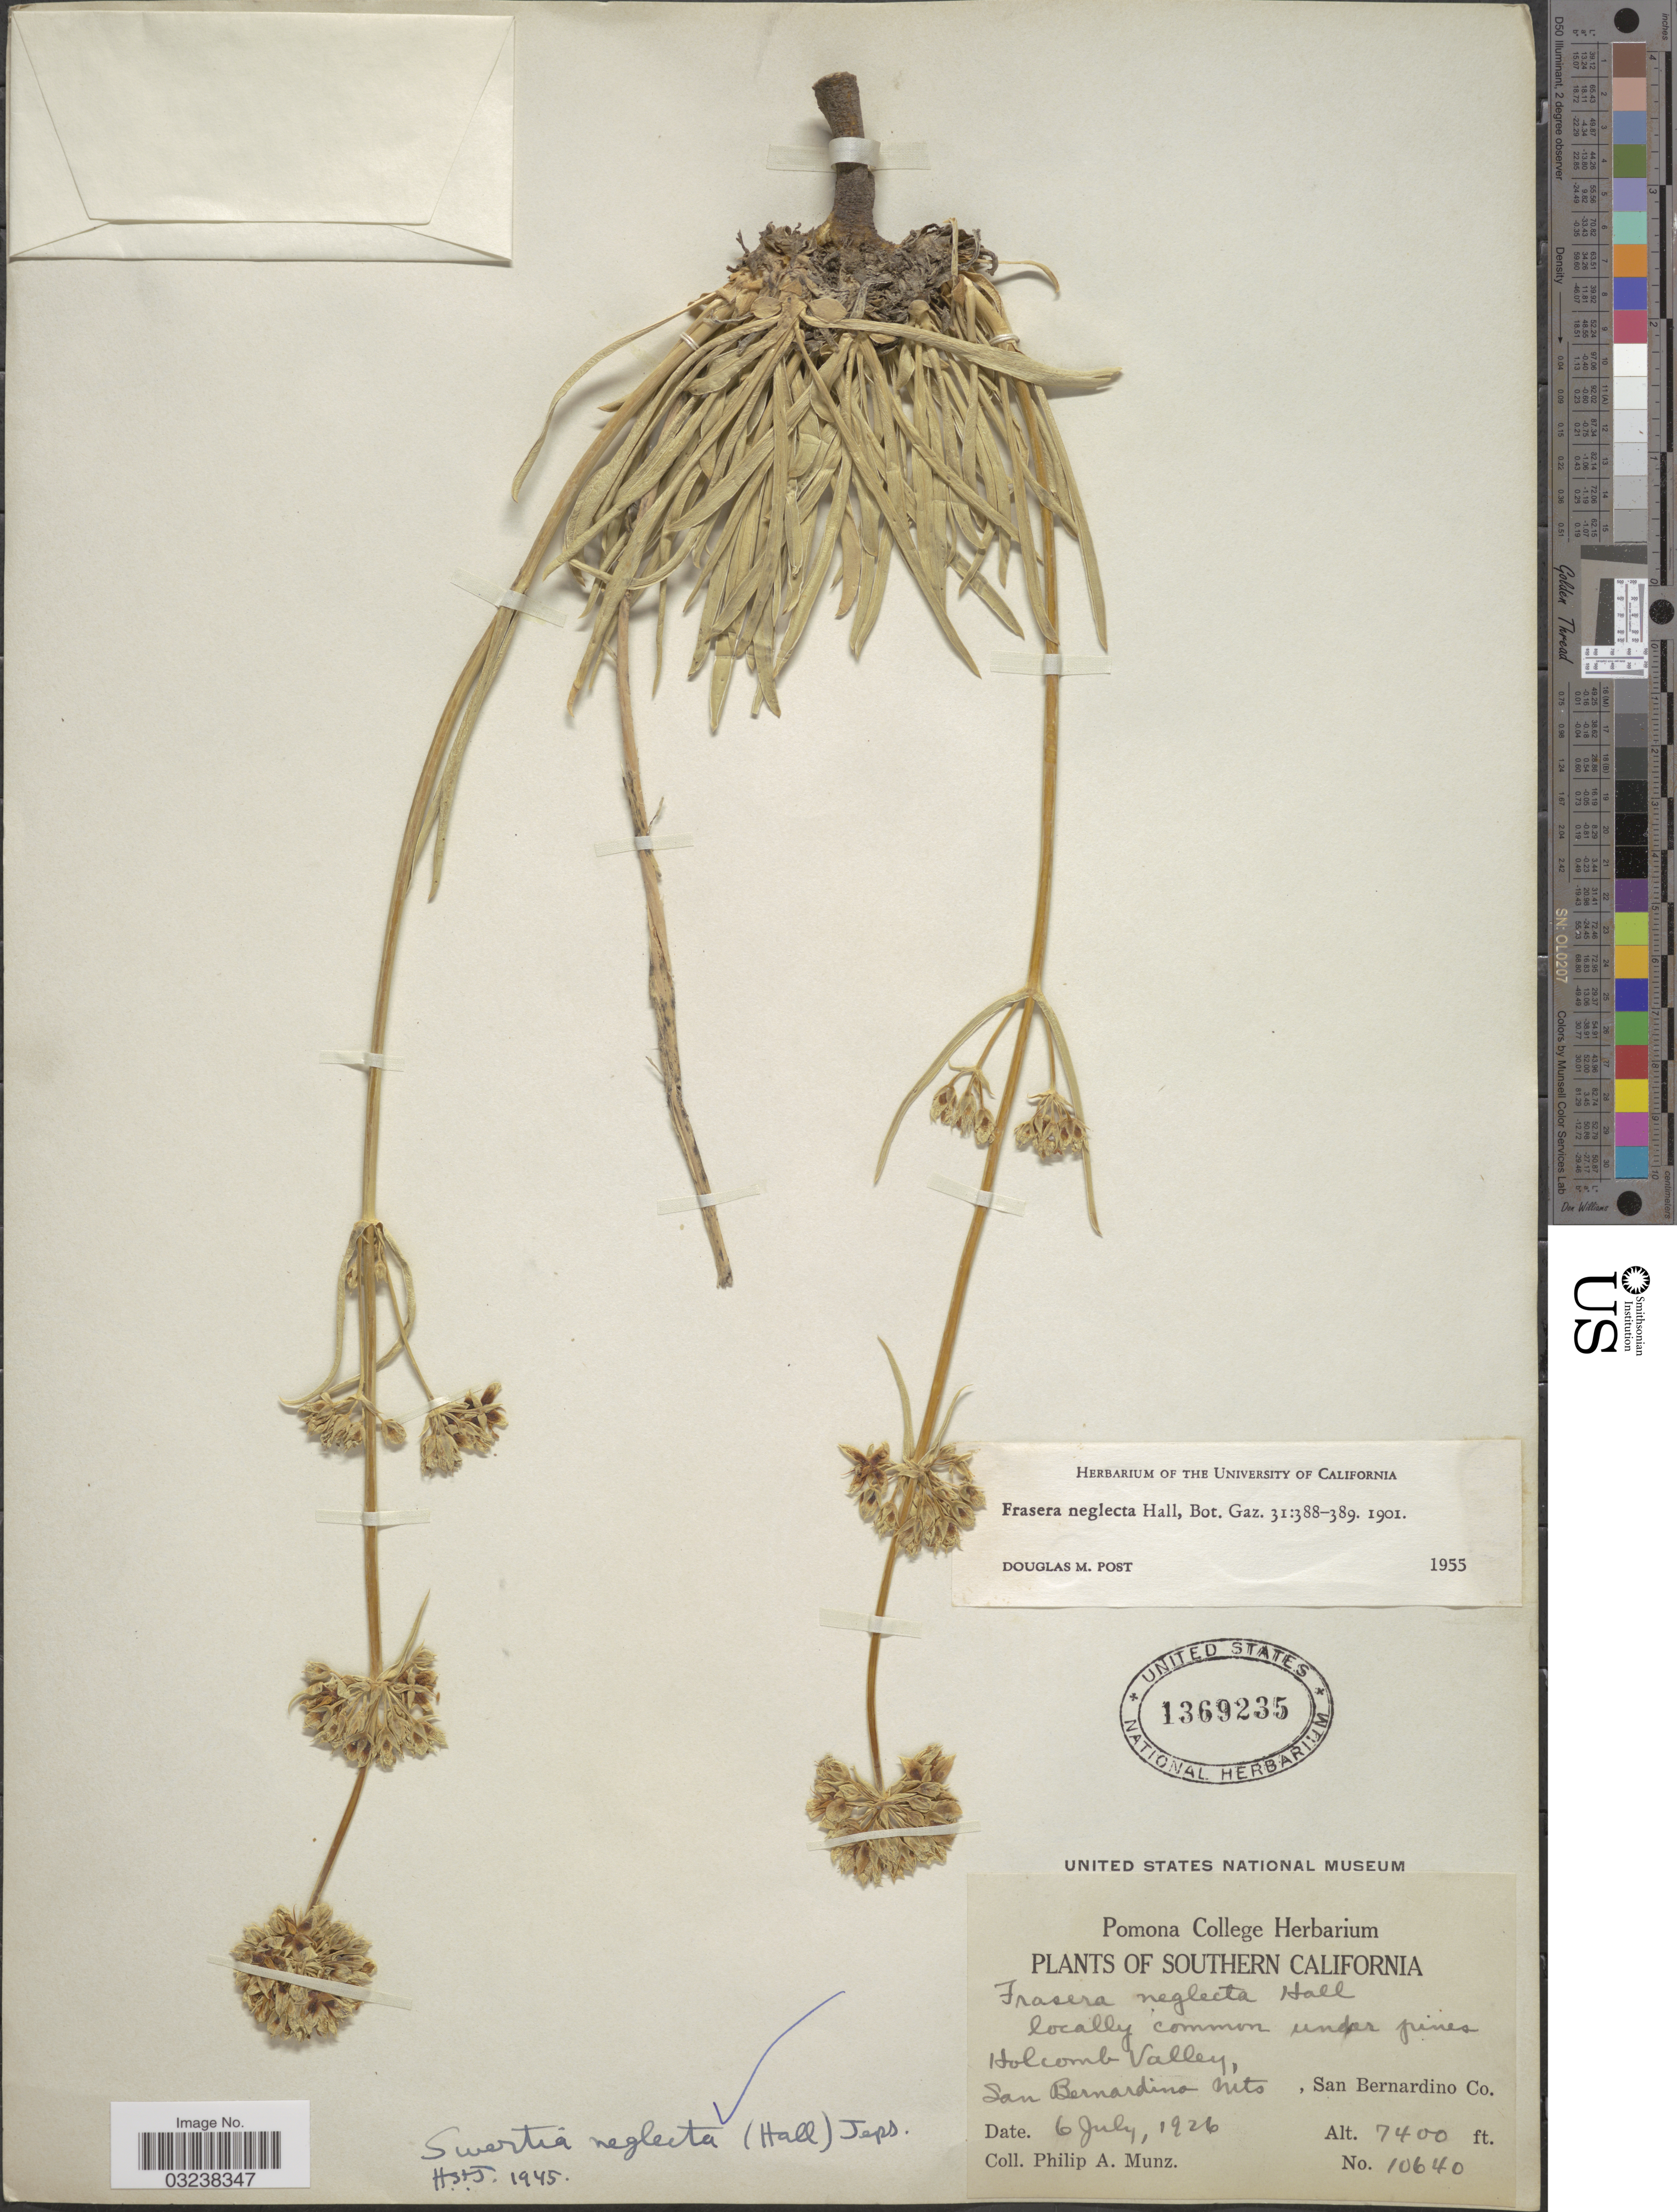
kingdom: Plantae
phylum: Tracheophyta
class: Magnoliopsida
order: Gentianales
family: Gentianaceae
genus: Swertia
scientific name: Swertia neglecta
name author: (H.M. Hall) Jeps.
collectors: P. A. Munz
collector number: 10640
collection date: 1926-07-06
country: United States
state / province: California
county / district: San Bernardino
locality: Southern California. Holcomb Valley, San Bernardino Mts, San Bernardino Co.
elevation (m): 2256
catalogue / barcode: US 1369235